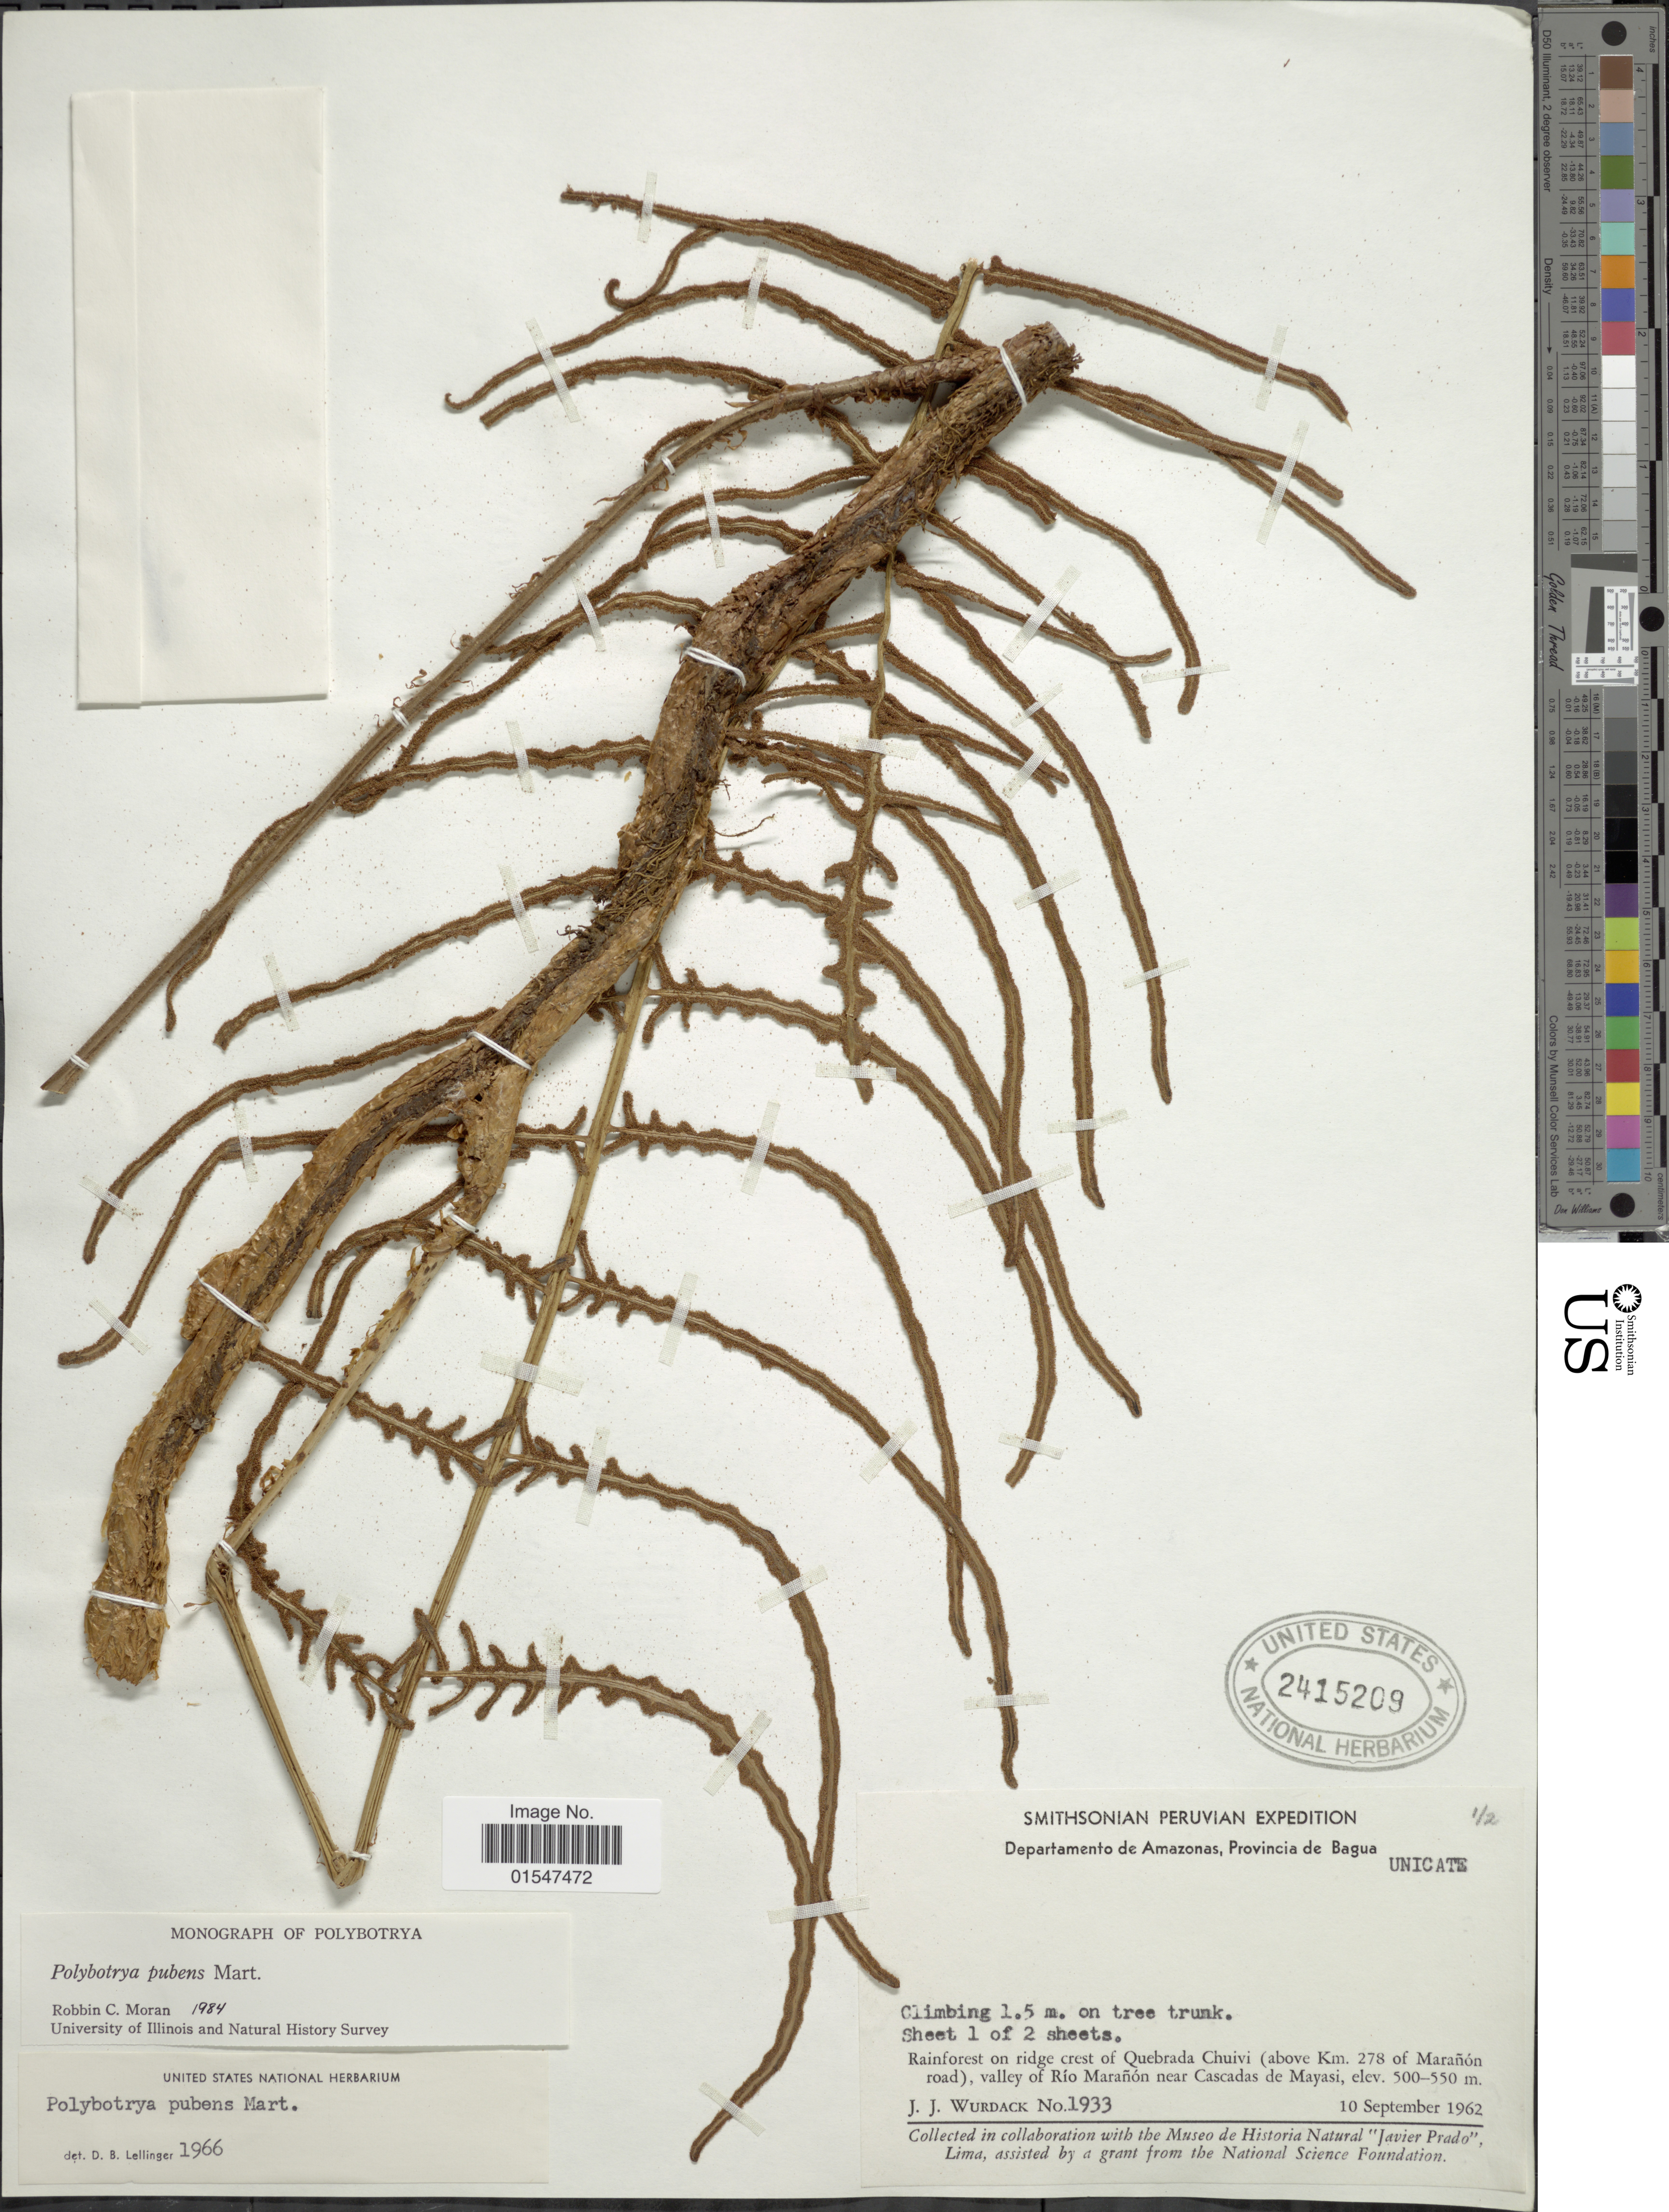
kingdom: Plantae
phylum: Tracheophyta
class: Polypodiopsida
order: Polypodiales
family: Dryopteridaceae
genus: Polybotrya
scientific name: Polybotrya pubens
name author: Mart.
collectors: J. J. Wurdack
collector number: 1933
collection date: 1962-09-10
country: Peru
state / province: Amazonas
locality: Provincia de Bagua, rainforest on ridge crest of Quebrada Chuivi (above Km. 278 of Marañón road), valley Río Marañón near Cascadas de Mayasi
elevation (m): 500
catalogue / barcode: US 2415209